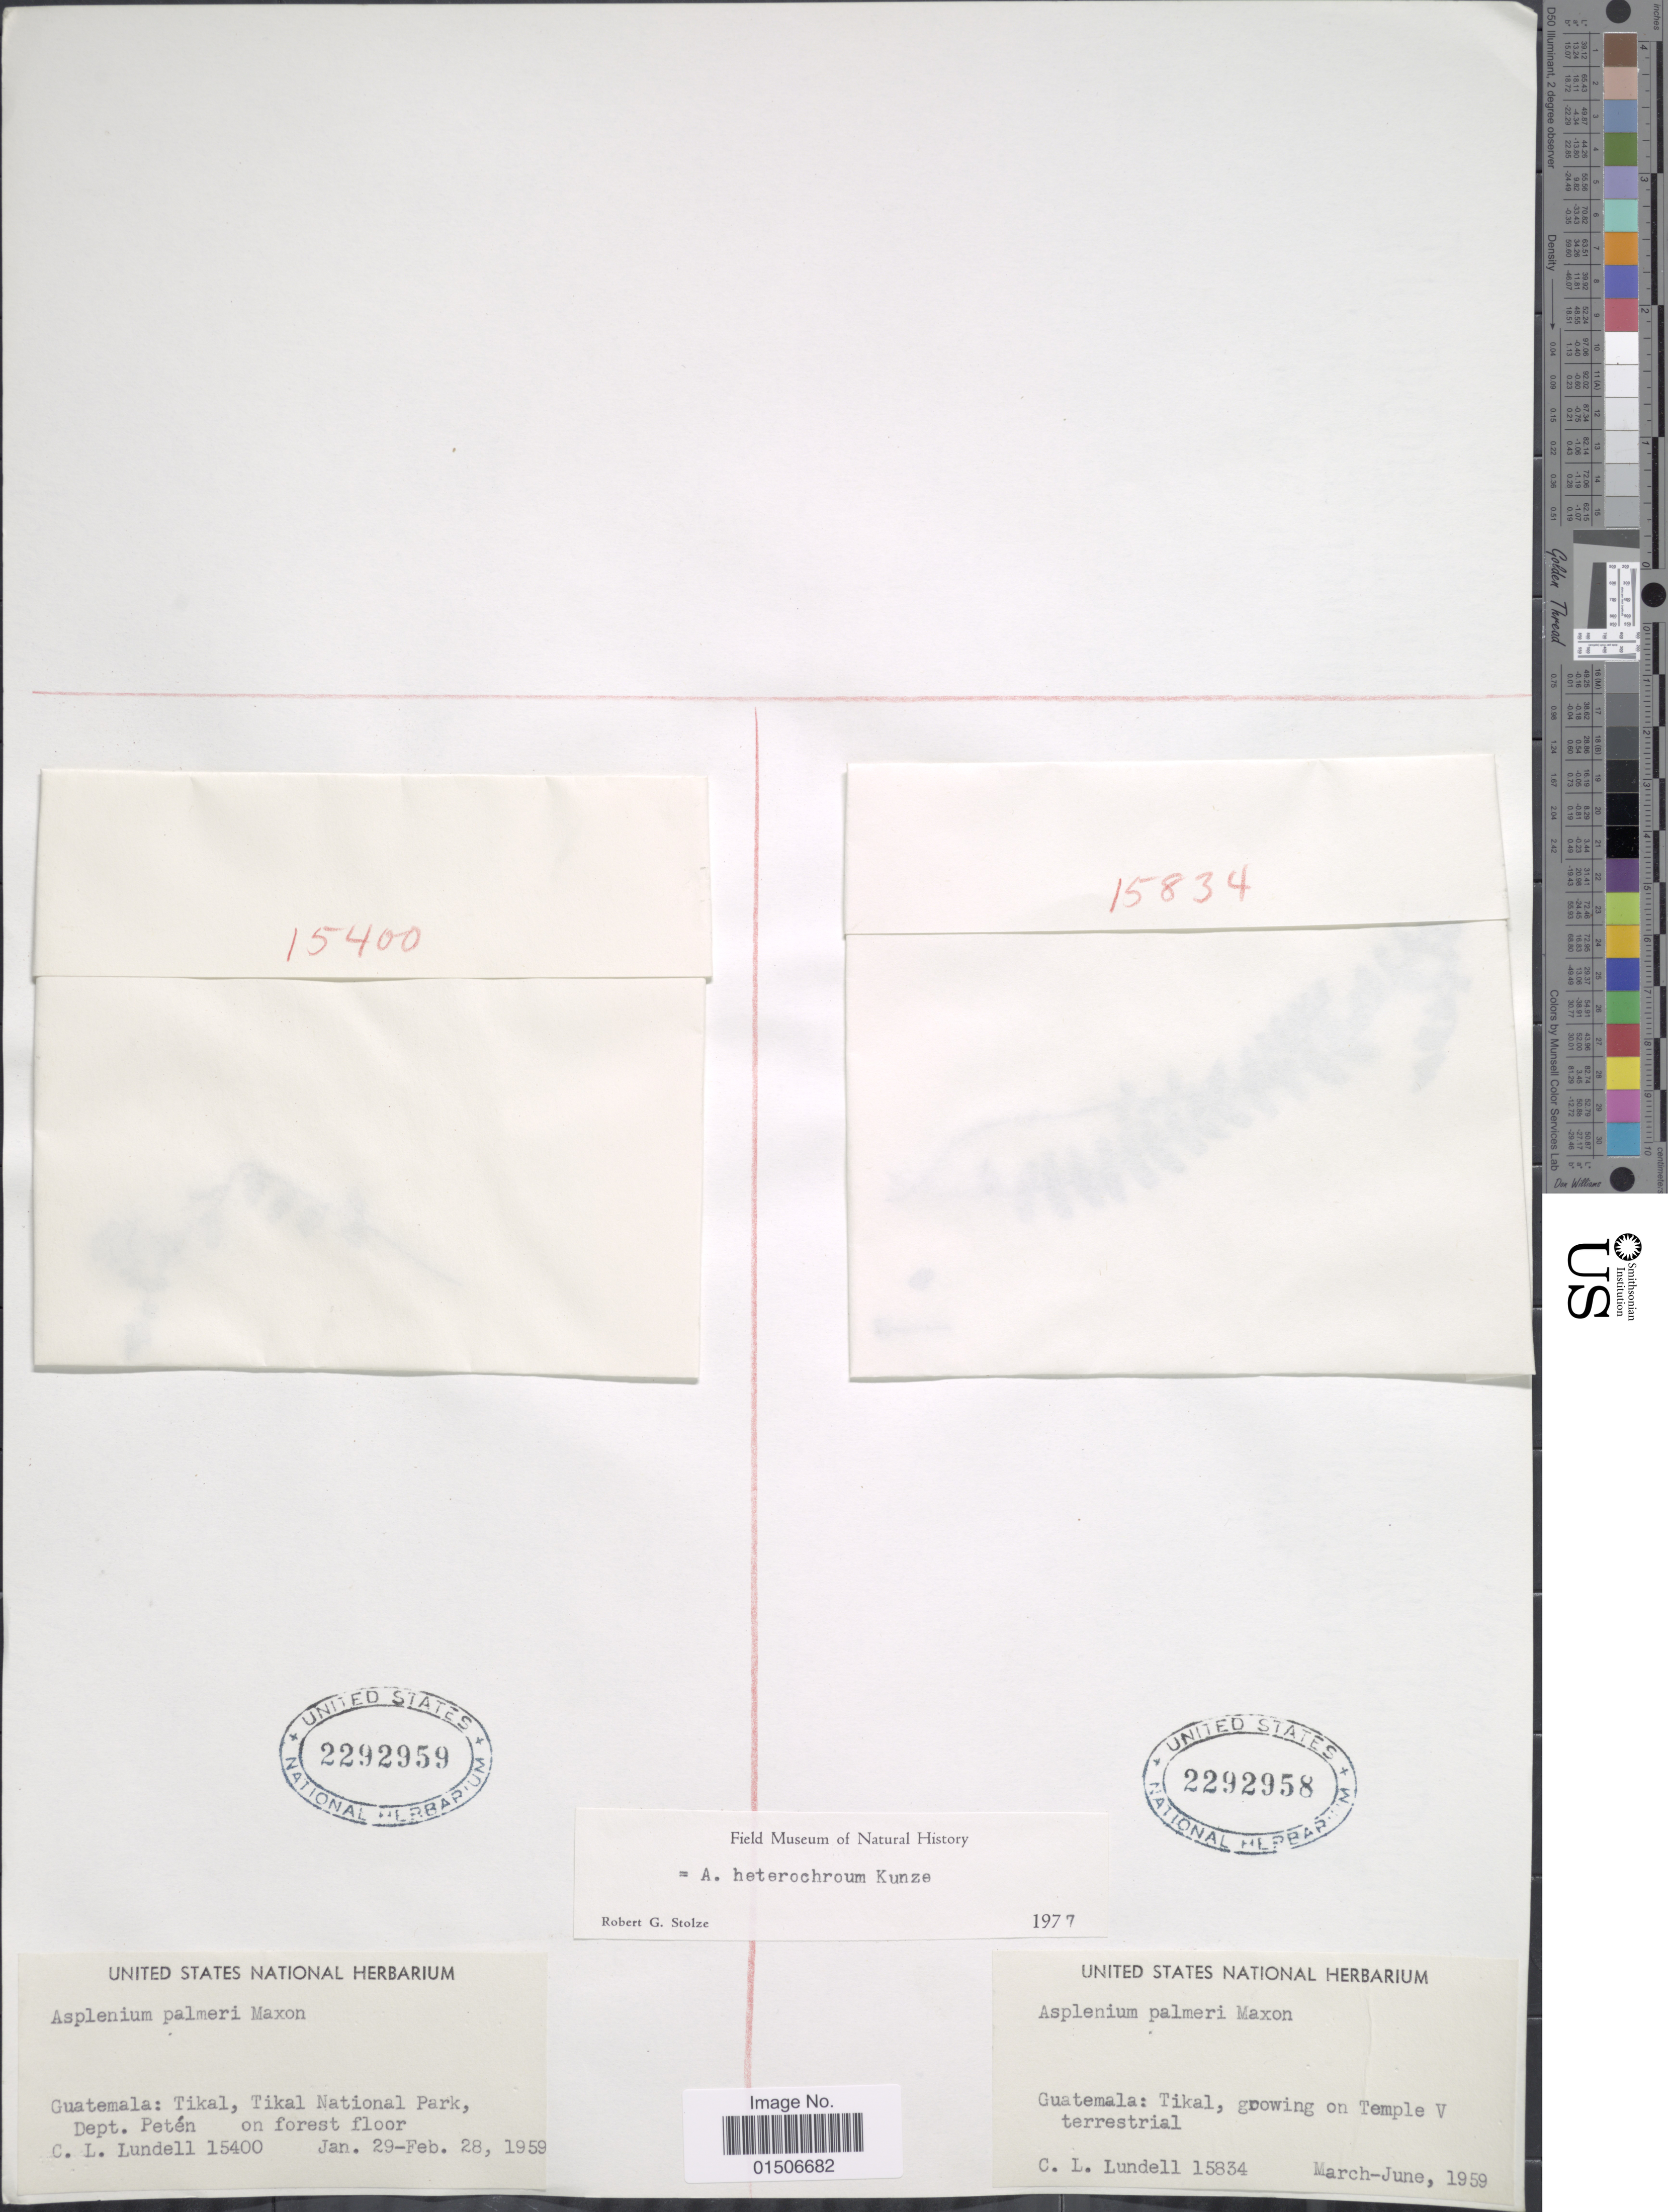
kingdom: Plantae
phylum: Tracheophyta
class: Polypodiopsida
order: Polypodiales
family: Aspleniaceae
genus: Asplenium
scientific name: Asplenium heterochroum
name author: Kunze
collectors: C. L. Lundell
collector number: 15400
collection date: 1959-01-29/1959-02-28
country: Guatemala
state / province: El Petén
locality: Tikal, Tikal National Park, Dept Petén on forest floor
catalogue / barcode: US 2292959-2